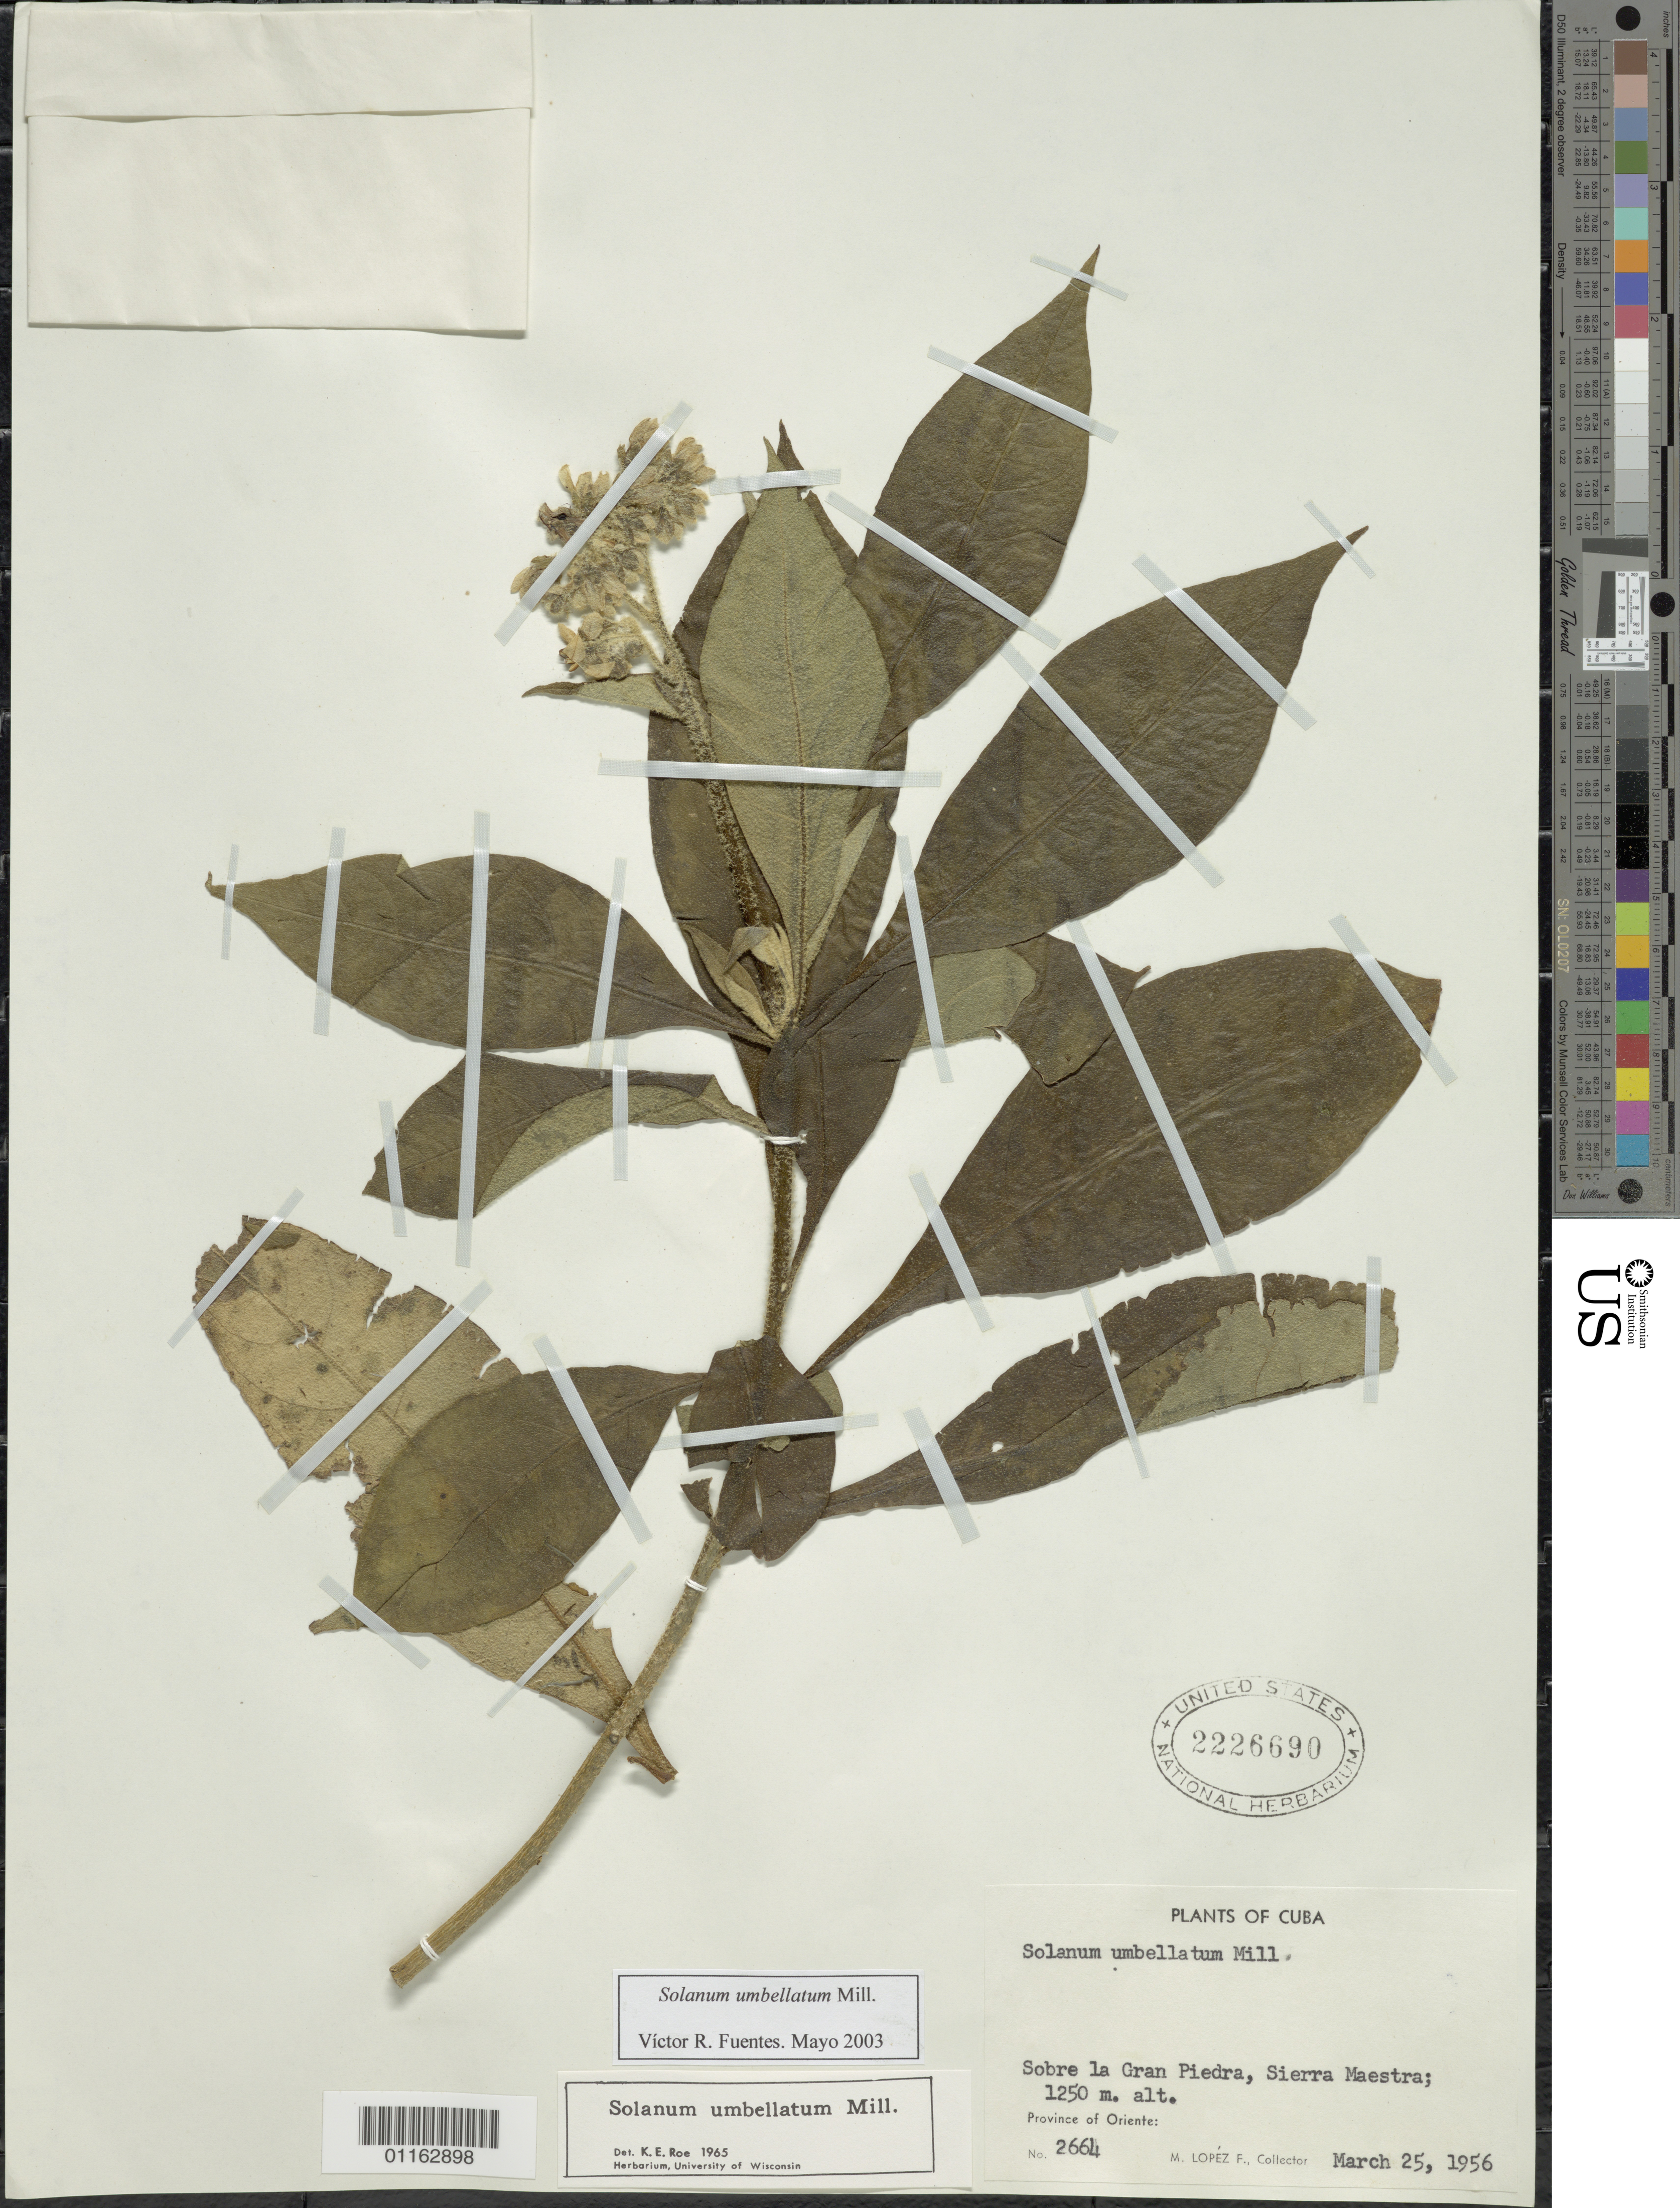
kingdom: Plantae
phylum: Tracheophyta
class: Magnoliopsida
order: Solanales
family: Solanaceae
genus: Solanum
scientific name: Solanum umbellatum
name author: Mill.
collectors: M. López Figueiras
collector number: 2664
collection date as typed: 25 Mar 1956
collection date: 1956-03-25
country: Cuba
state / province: Oriente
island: Cuba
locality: about the Gran Piedra, Sierra Maestra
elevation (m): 381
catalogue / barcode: US 2226690